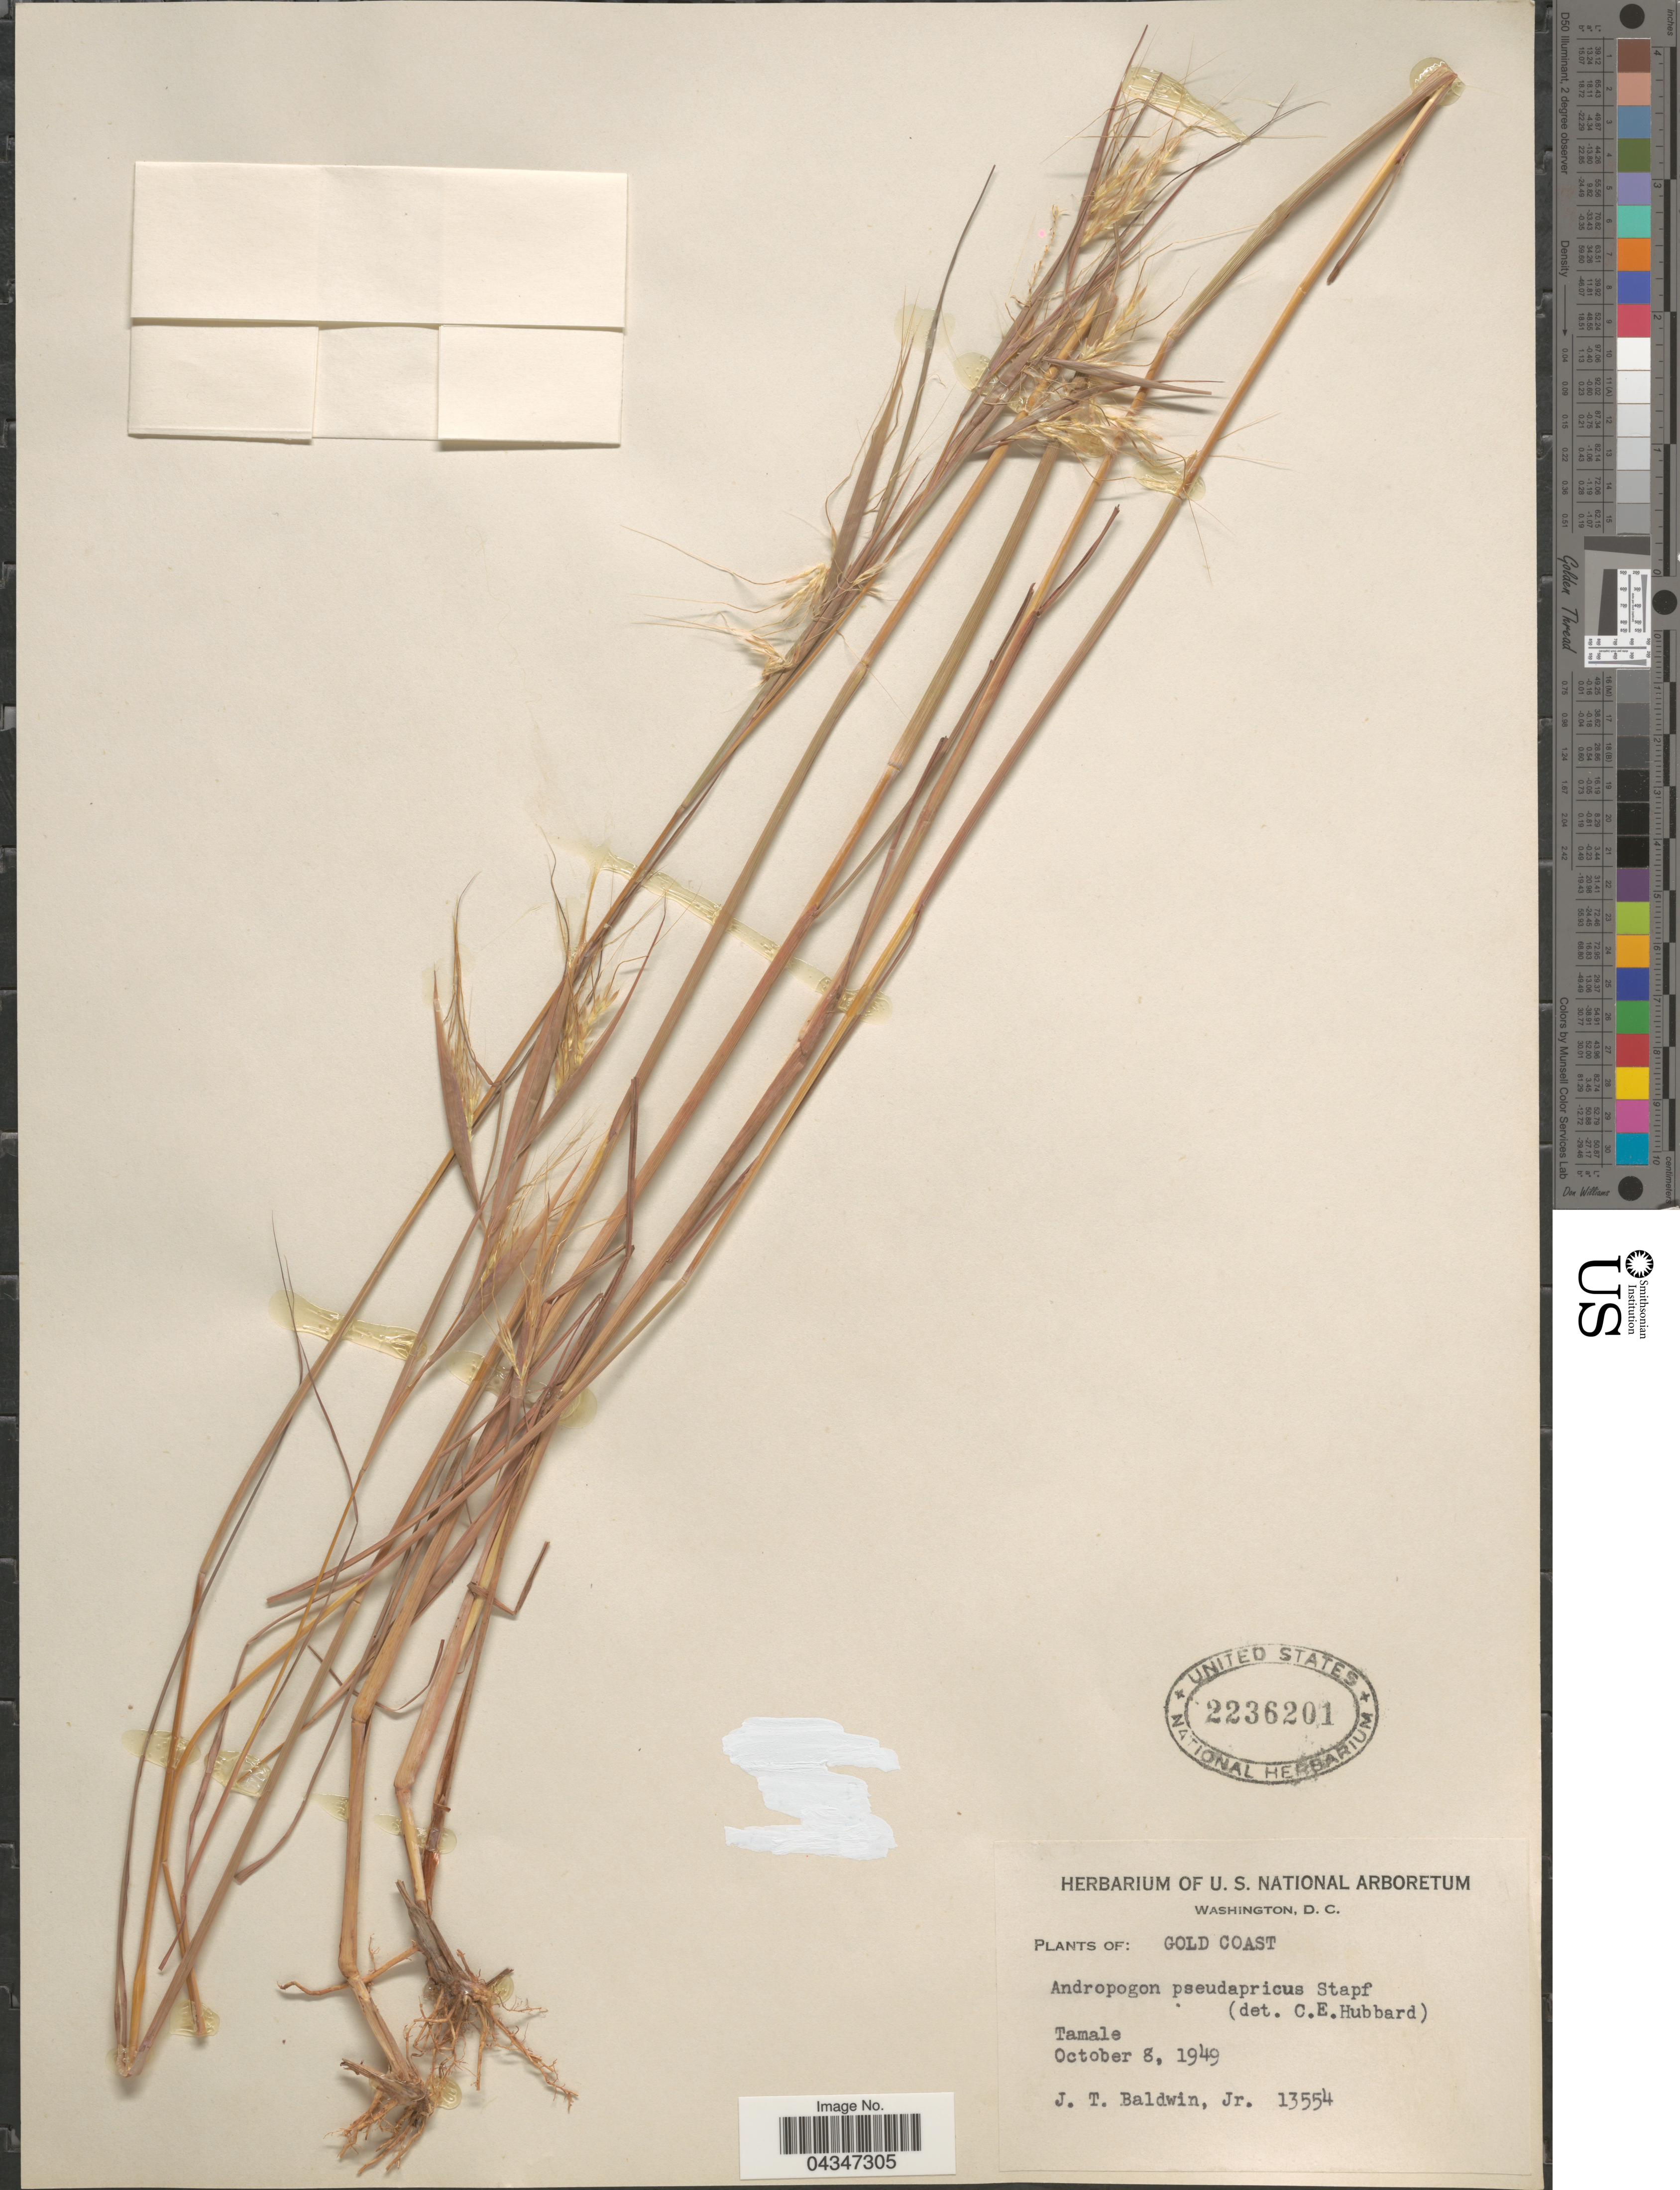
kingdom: Plantae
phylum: Tracheophyta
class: Liliopsida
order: Poales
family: Poaceae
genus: Andropogon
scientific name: Andropogon pseudapricus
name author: Stapf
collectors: J. T. Baldwin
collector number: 13554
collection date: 1949-10-08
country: Ghana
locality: Gold Coast. Tamale.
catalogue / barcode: US 2236201